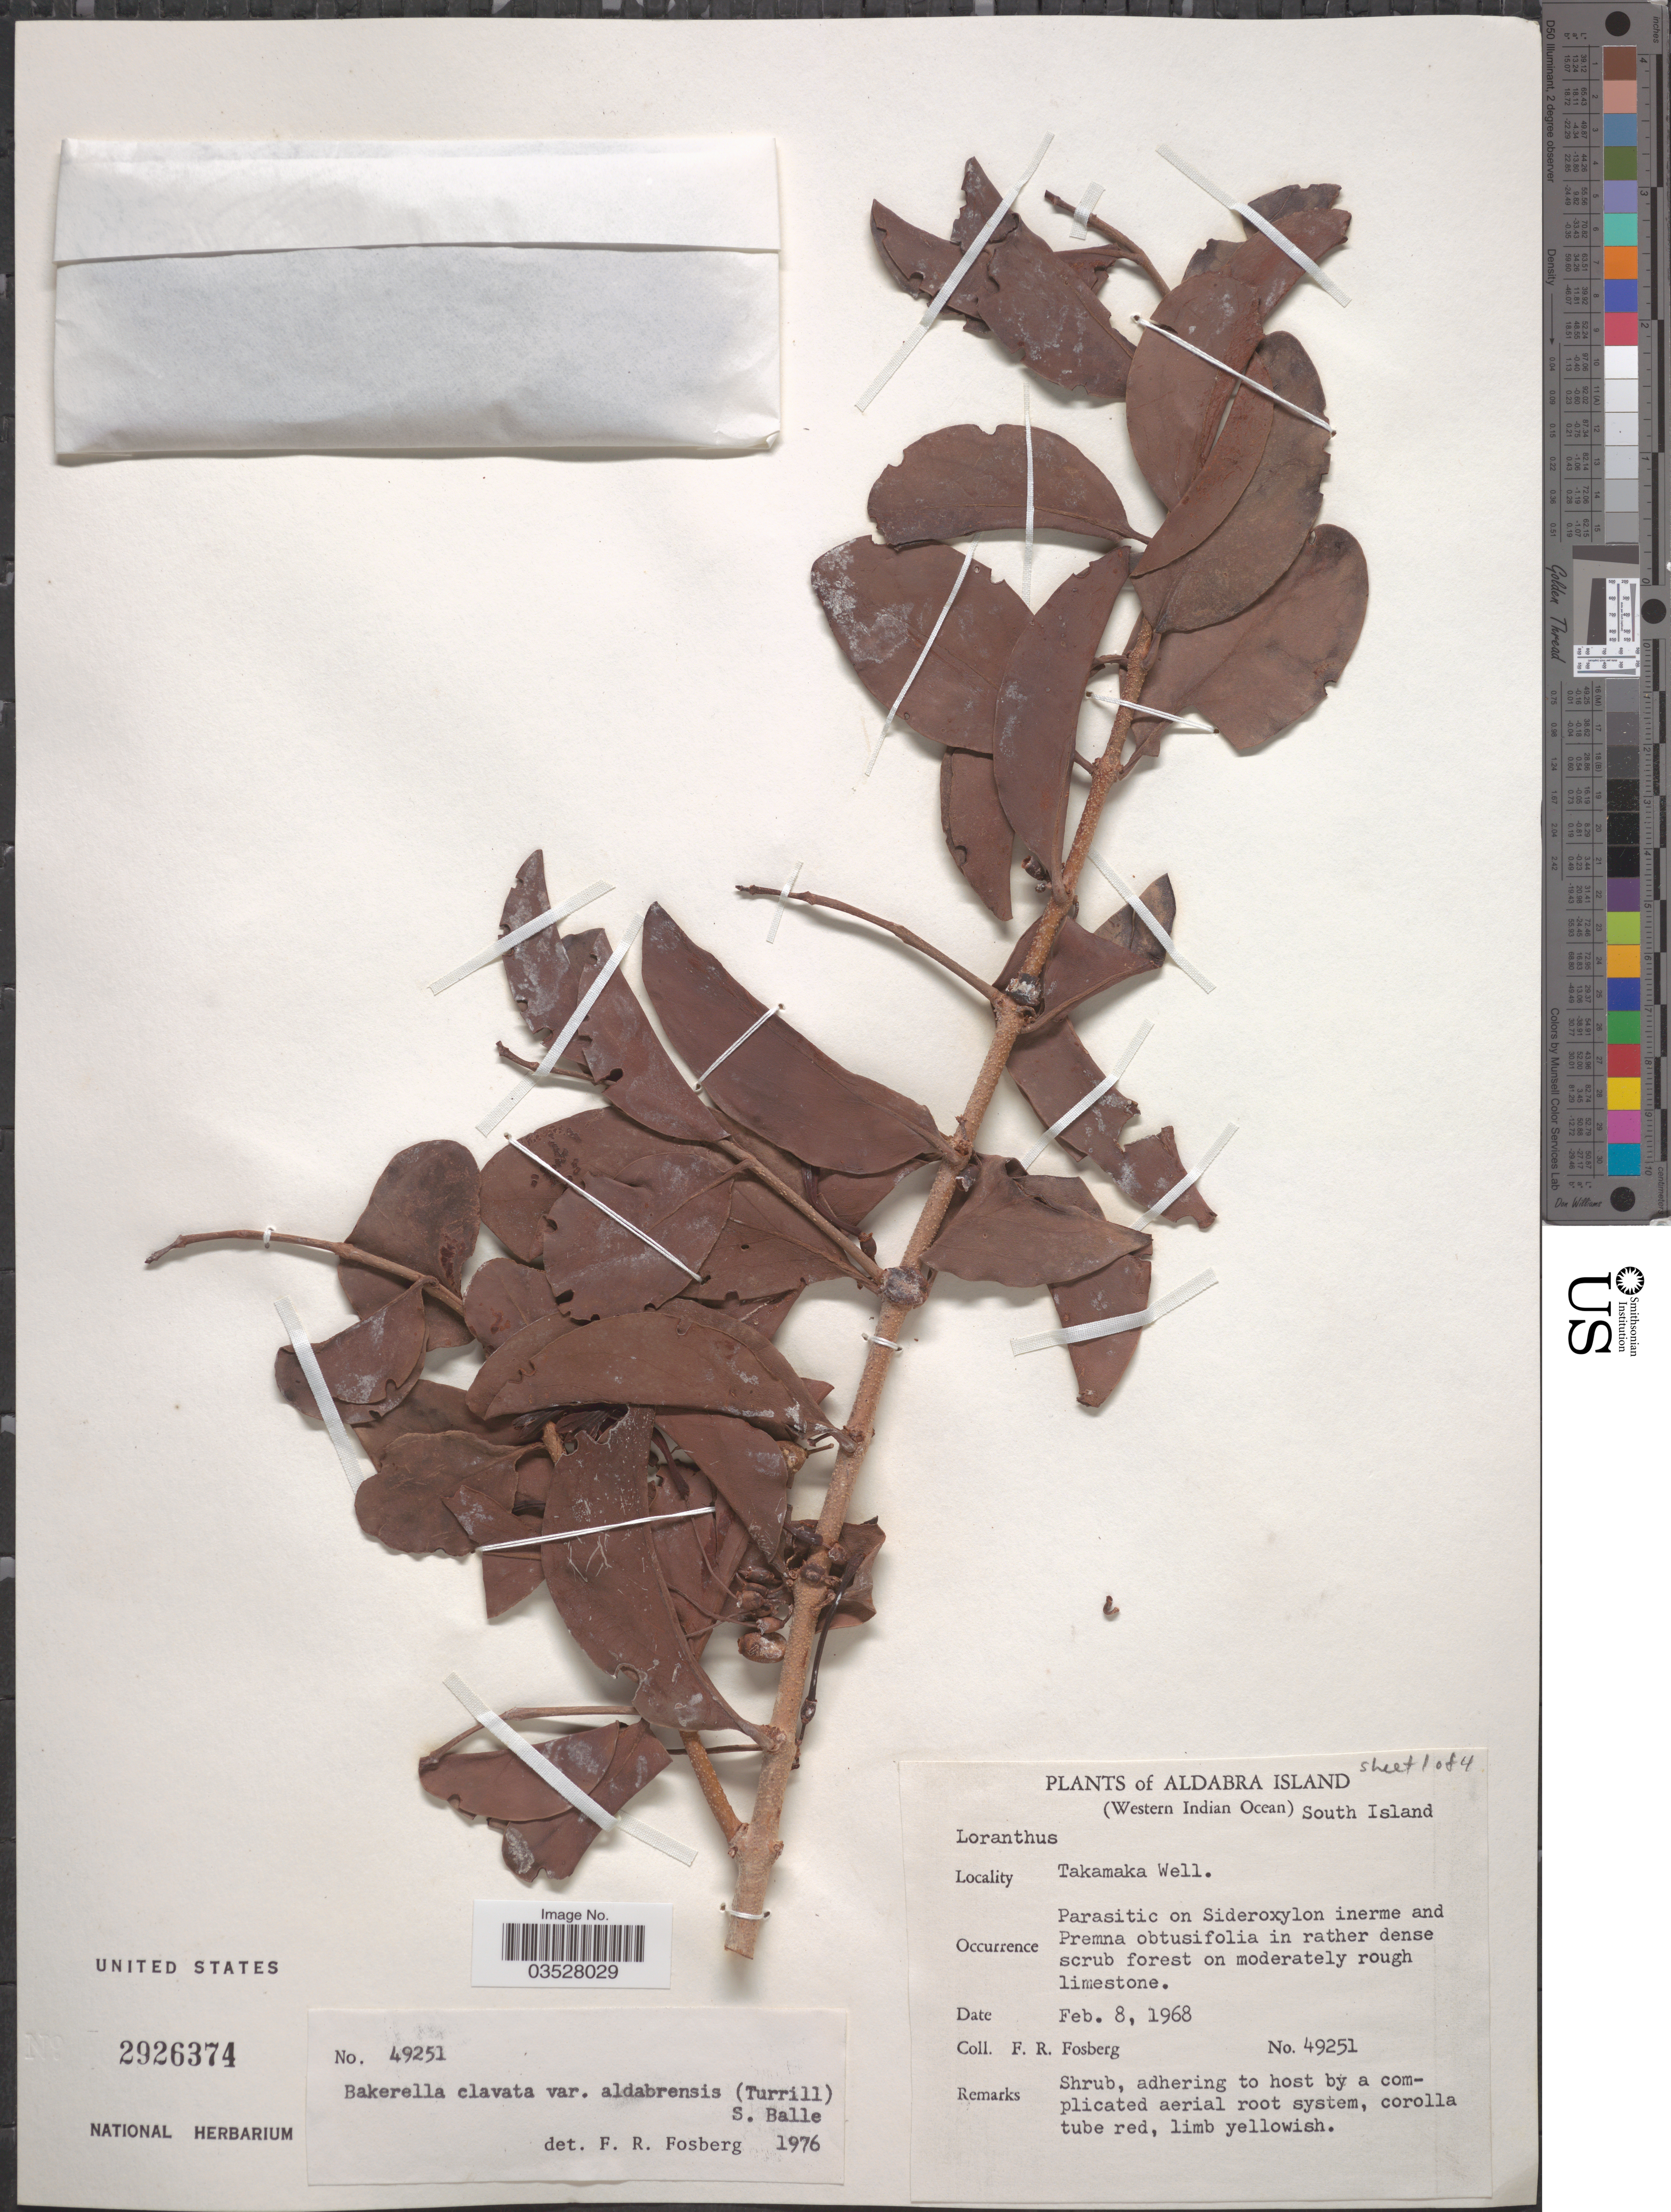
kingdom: Plantae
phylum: Tracheophyta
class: Magnoliopsida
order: Santalales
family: Loranthaceae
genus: Bakerella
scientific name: Bakerella clavata var. aldabrensis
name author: (Turrill) Balle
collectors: F. R. Fosberg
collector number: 49251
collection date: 1968-02-08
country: Seychelles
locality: Aldabra Island (Western Indian Ocean) South Island. Takamaka Well.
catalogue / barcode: US 2926374